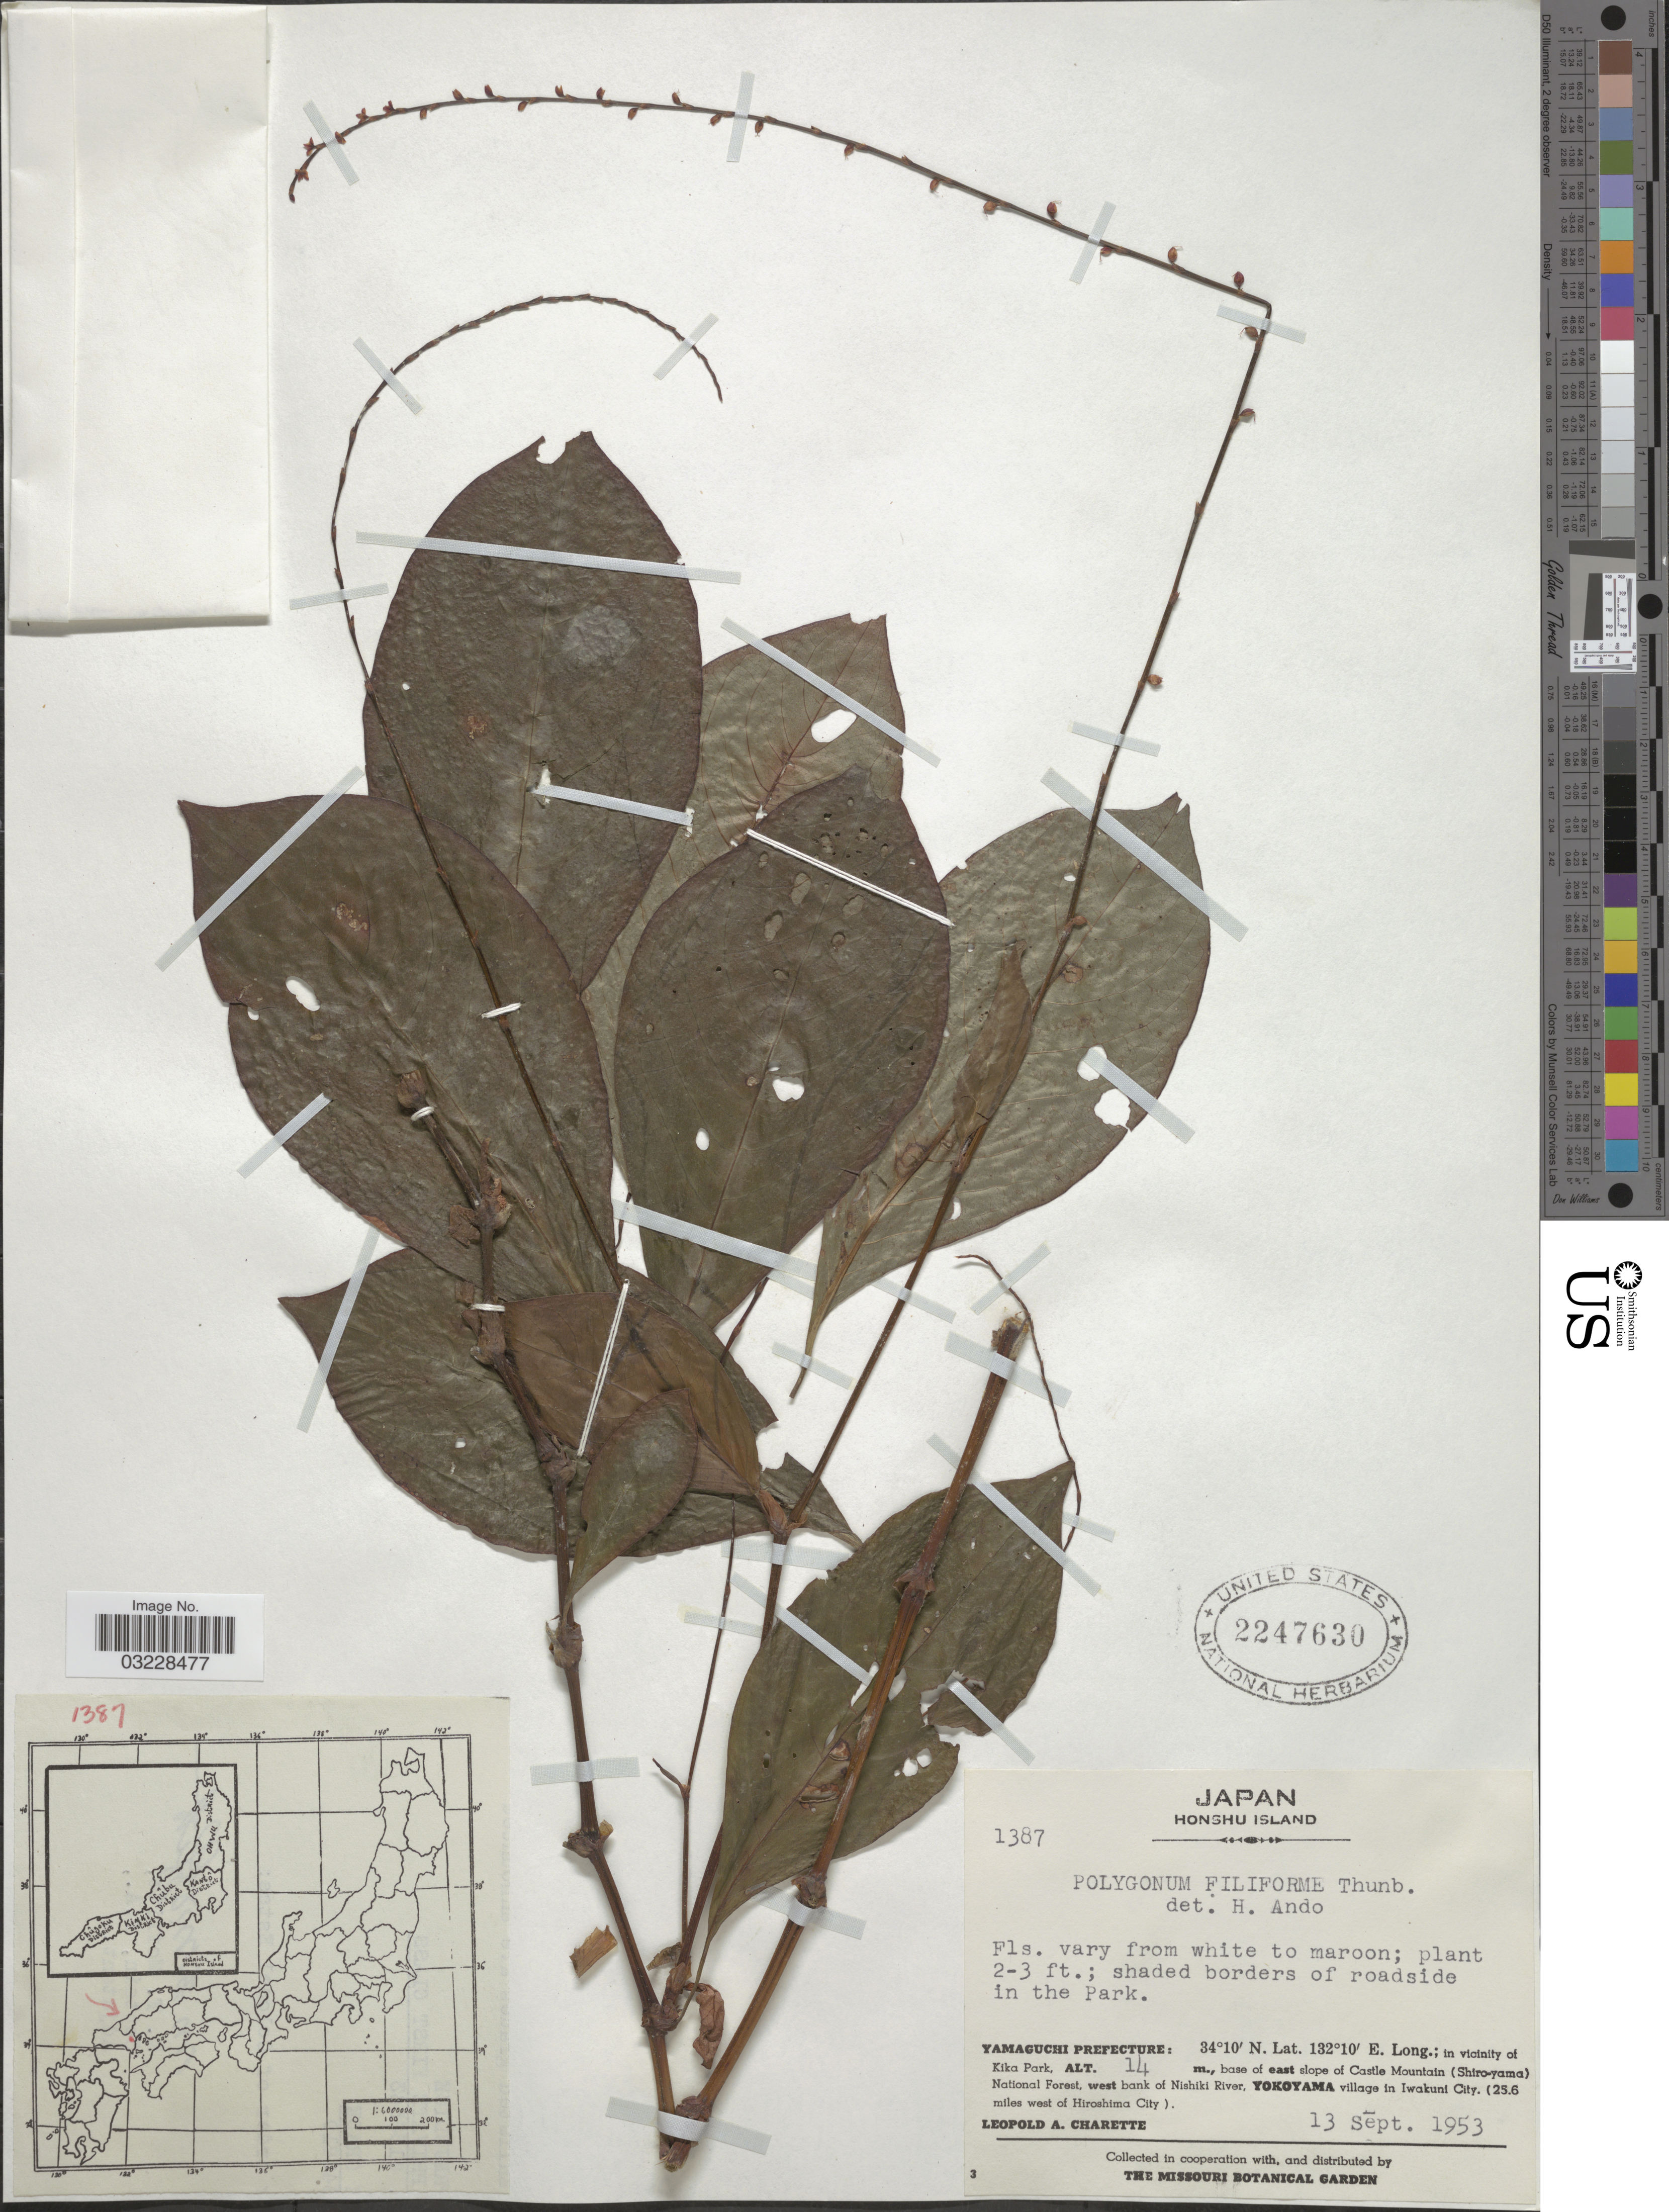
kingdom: Plantae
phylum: Tracheophyta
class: Magnoliopsida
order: Caryophyllales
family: Polygonaceae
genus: Persicaria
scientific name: Persicaria filiformis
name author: (Thunb.) Nakai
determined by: U.S. National Herbarium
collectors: L. A. Charette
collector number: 1387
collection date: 1953-09-13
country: Japan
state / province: Yamaguti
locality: Honshu Island. Yamaguchi Prefecture; in vicinity of Kika Park, base of east slope of Castle Mountain (Shiro-yama) National Forest, west bank of Nishiki River, Yokoyama village in Iwakuni City, (25.6 miles west of Hiroshima City).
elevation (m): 14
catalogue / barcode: US 2247630